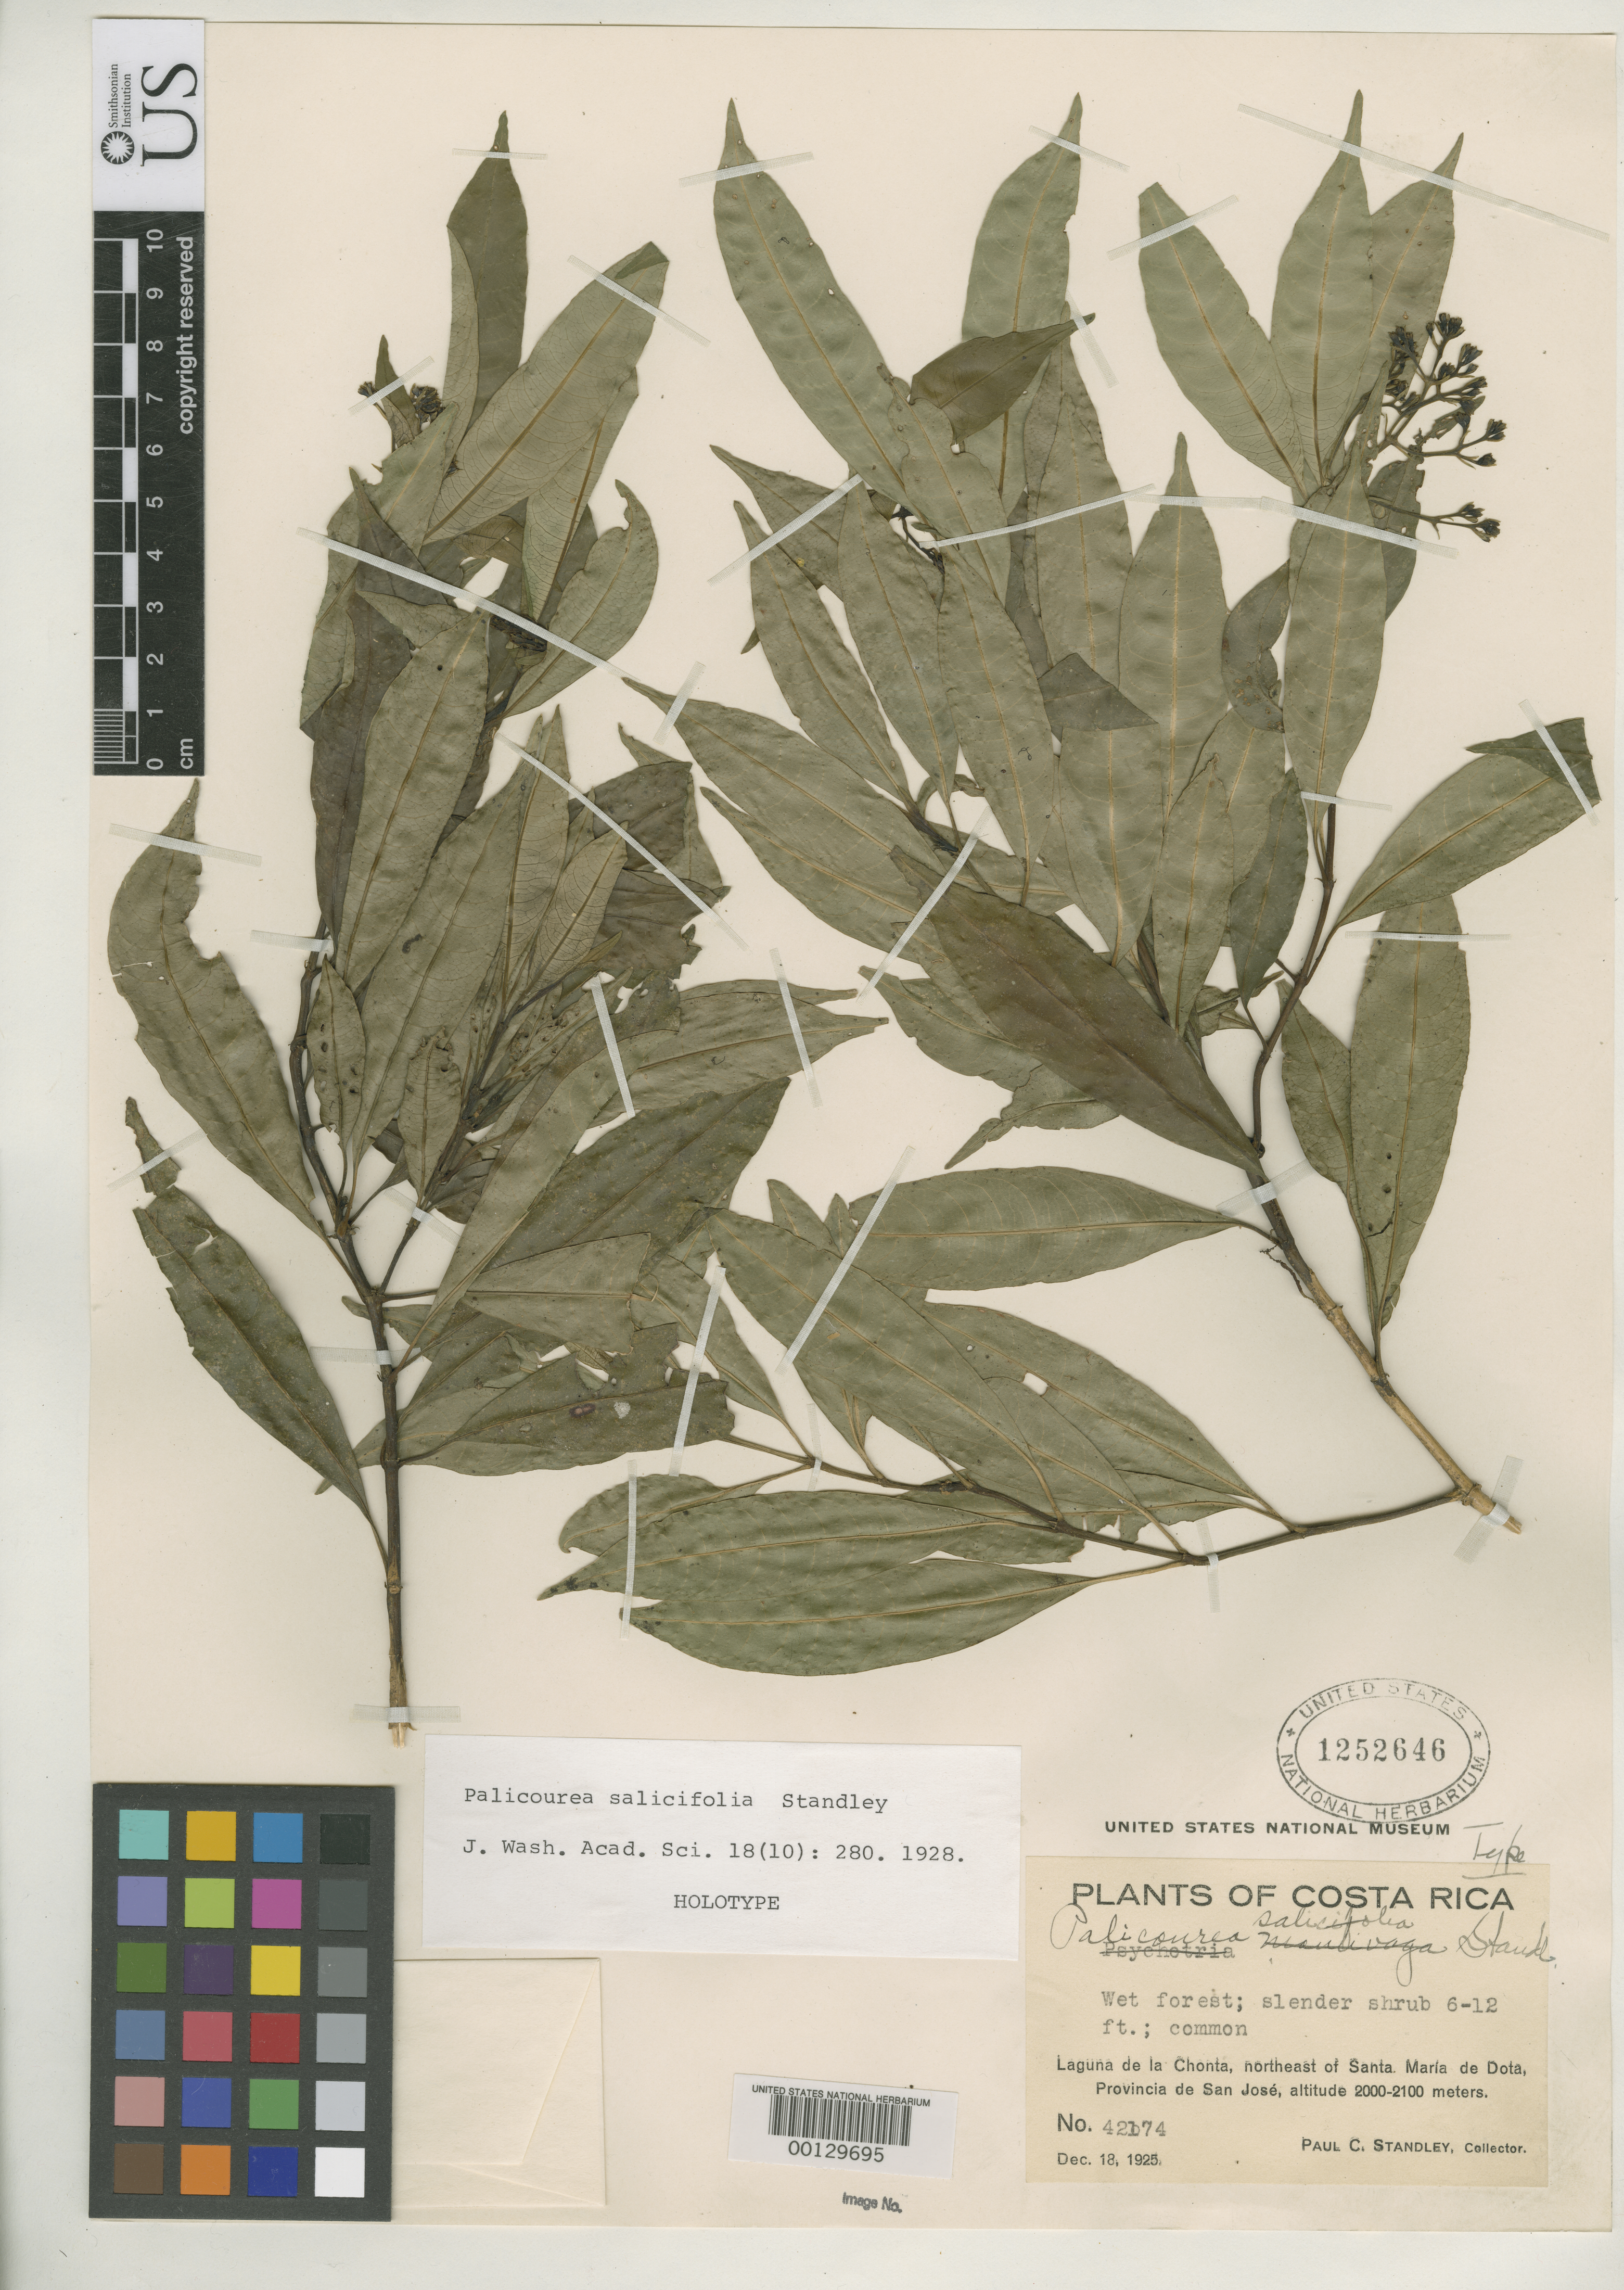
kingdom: Plantae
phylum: Tracheophyta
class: Magnoliopsida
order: Gentianales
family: Rubiaceae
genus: Palicourea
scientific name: Palicourea salicifolia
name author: Standl.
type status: Holotype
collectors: P. C. Standley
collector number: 42174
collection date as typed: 18 Dec 1925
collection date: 1925-12-18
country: Costa Rica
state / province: San José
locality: Laguna de La Chonta, NE of Santa Maria de Dota.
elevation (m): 2000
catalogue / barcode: US 1252646